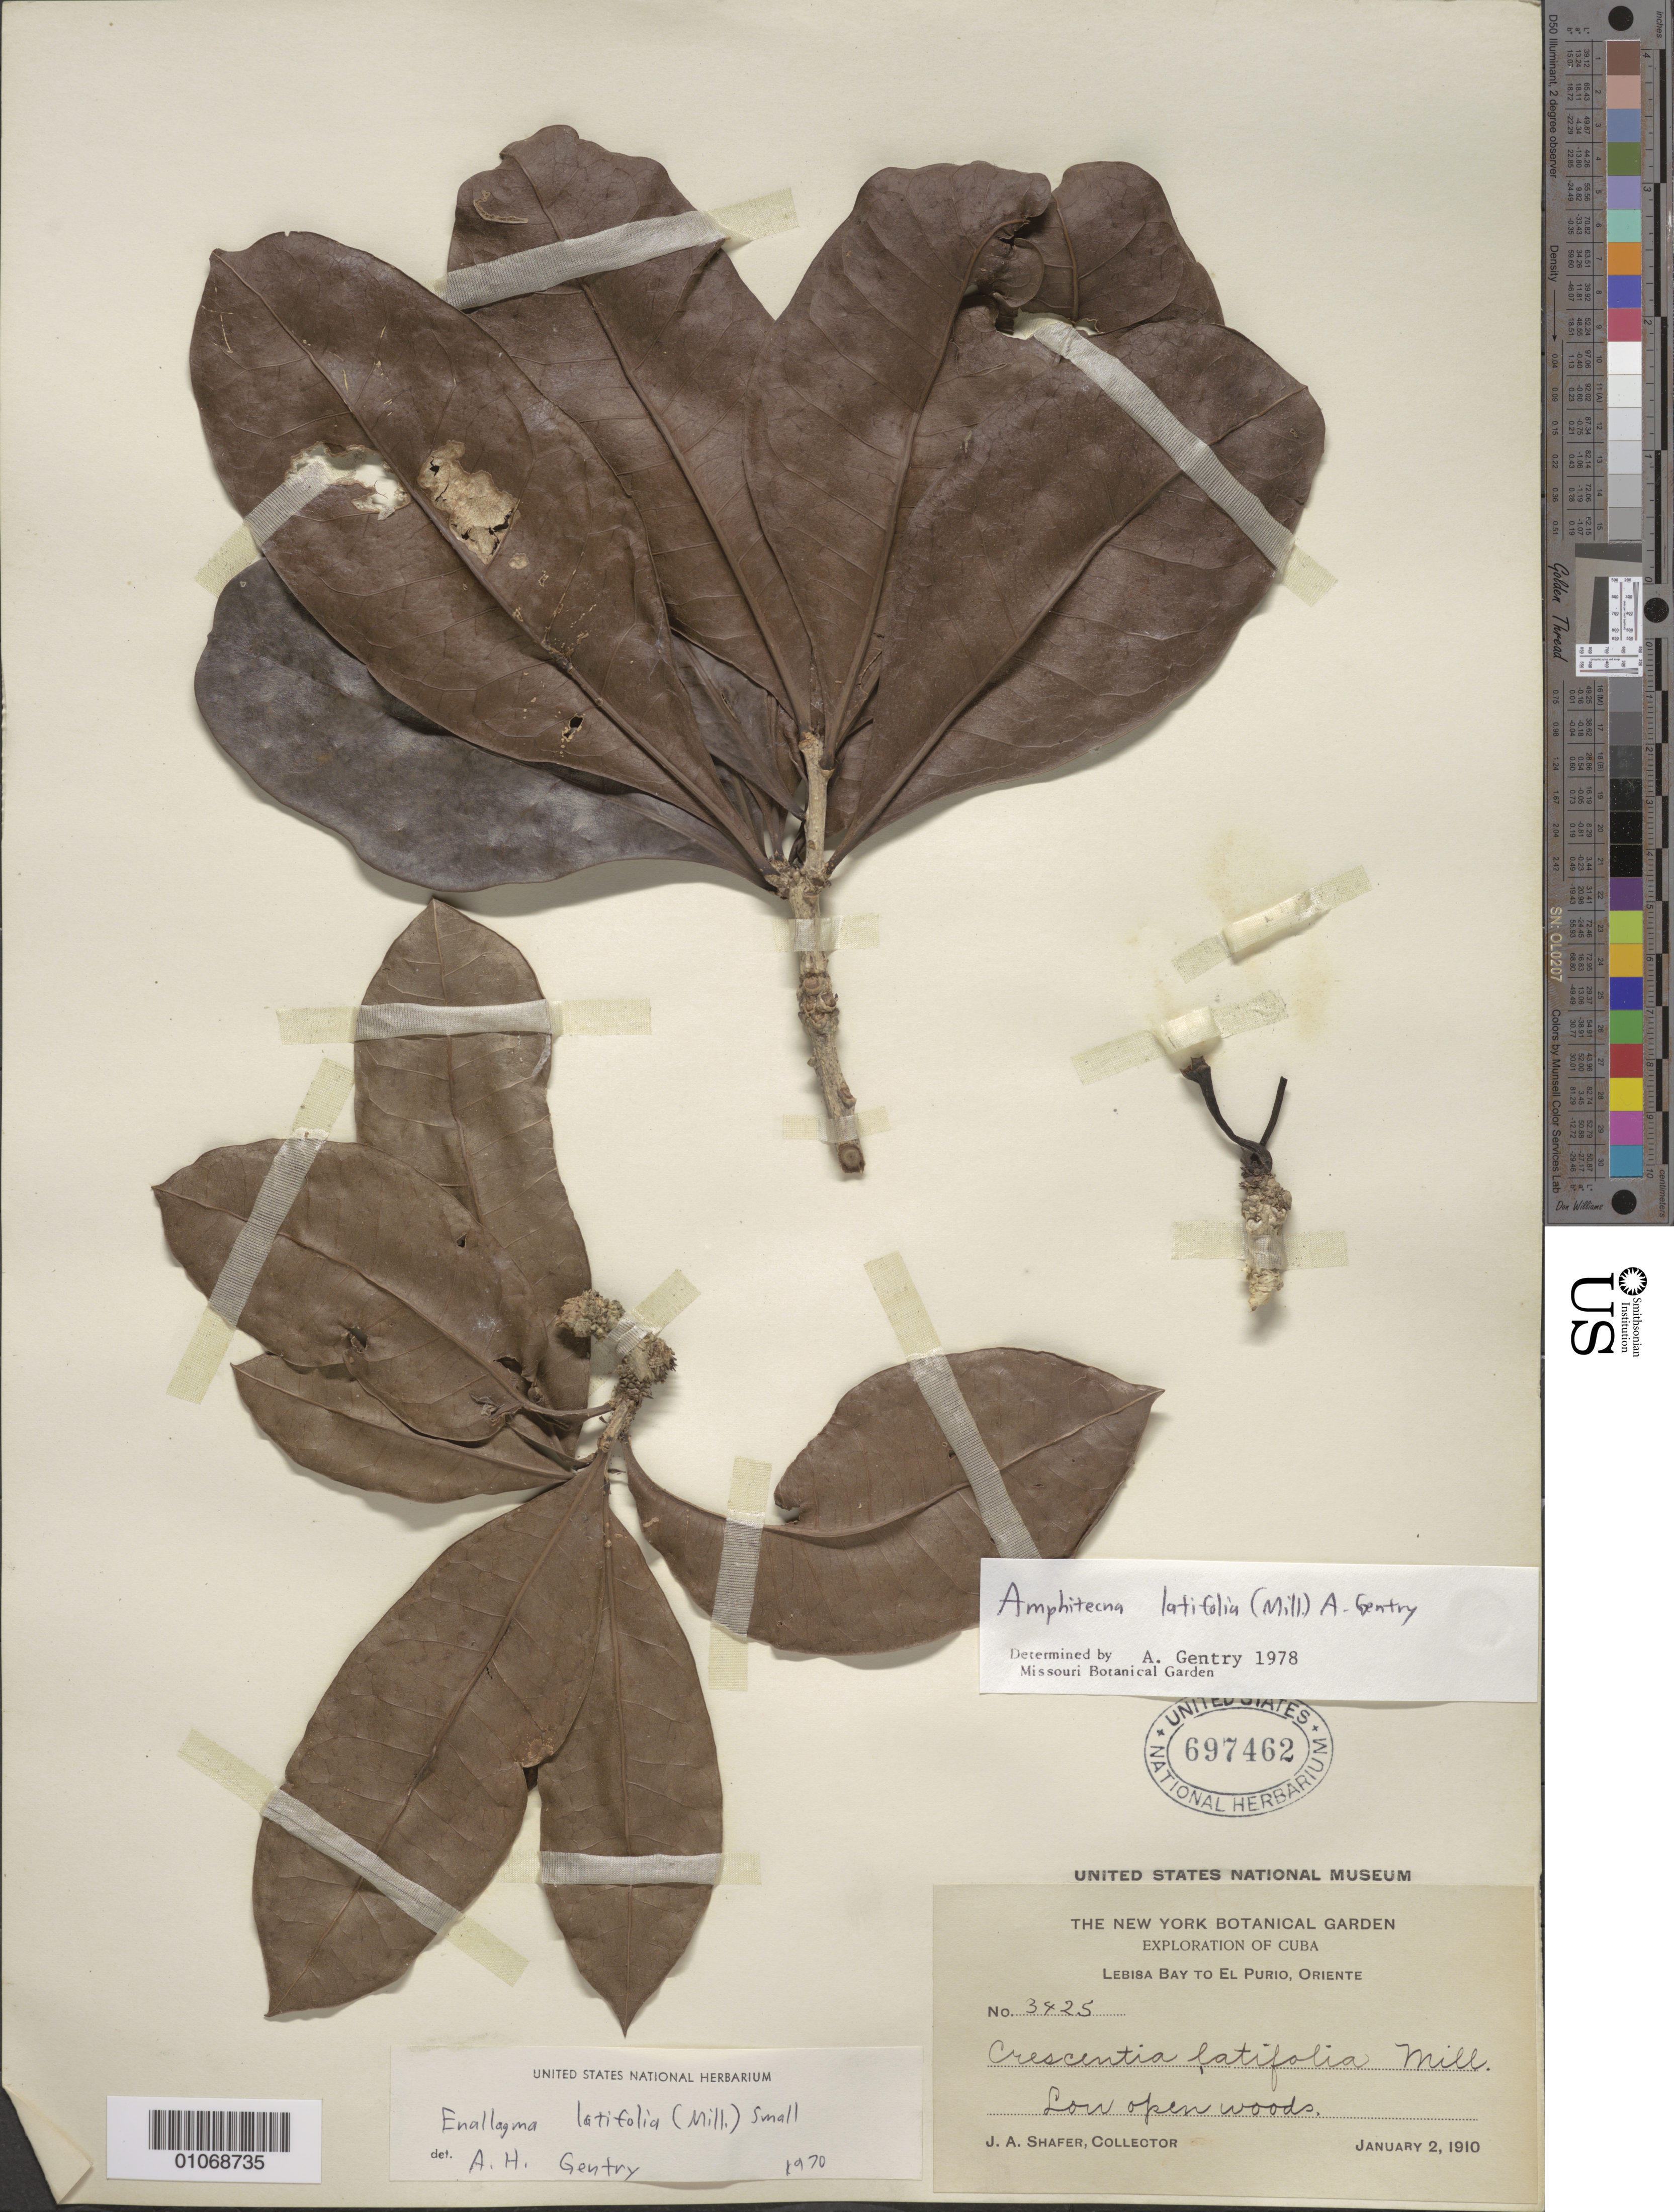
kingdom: Plantae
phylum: Tracheophyta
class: Magnoliopsida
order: Lamiales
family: Bignoniaceae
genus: Amphitecna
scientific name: Amphitecna latifolia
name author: (Mill.) A.H. Gentry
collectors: J. A. Shafer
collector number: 3425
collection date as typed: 02 Jan 1910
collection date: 1910-01-02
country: Cuba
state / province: Oriente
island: Cuba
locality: Lebisa Bay to El Purio Low open roads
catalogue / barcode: US 697462